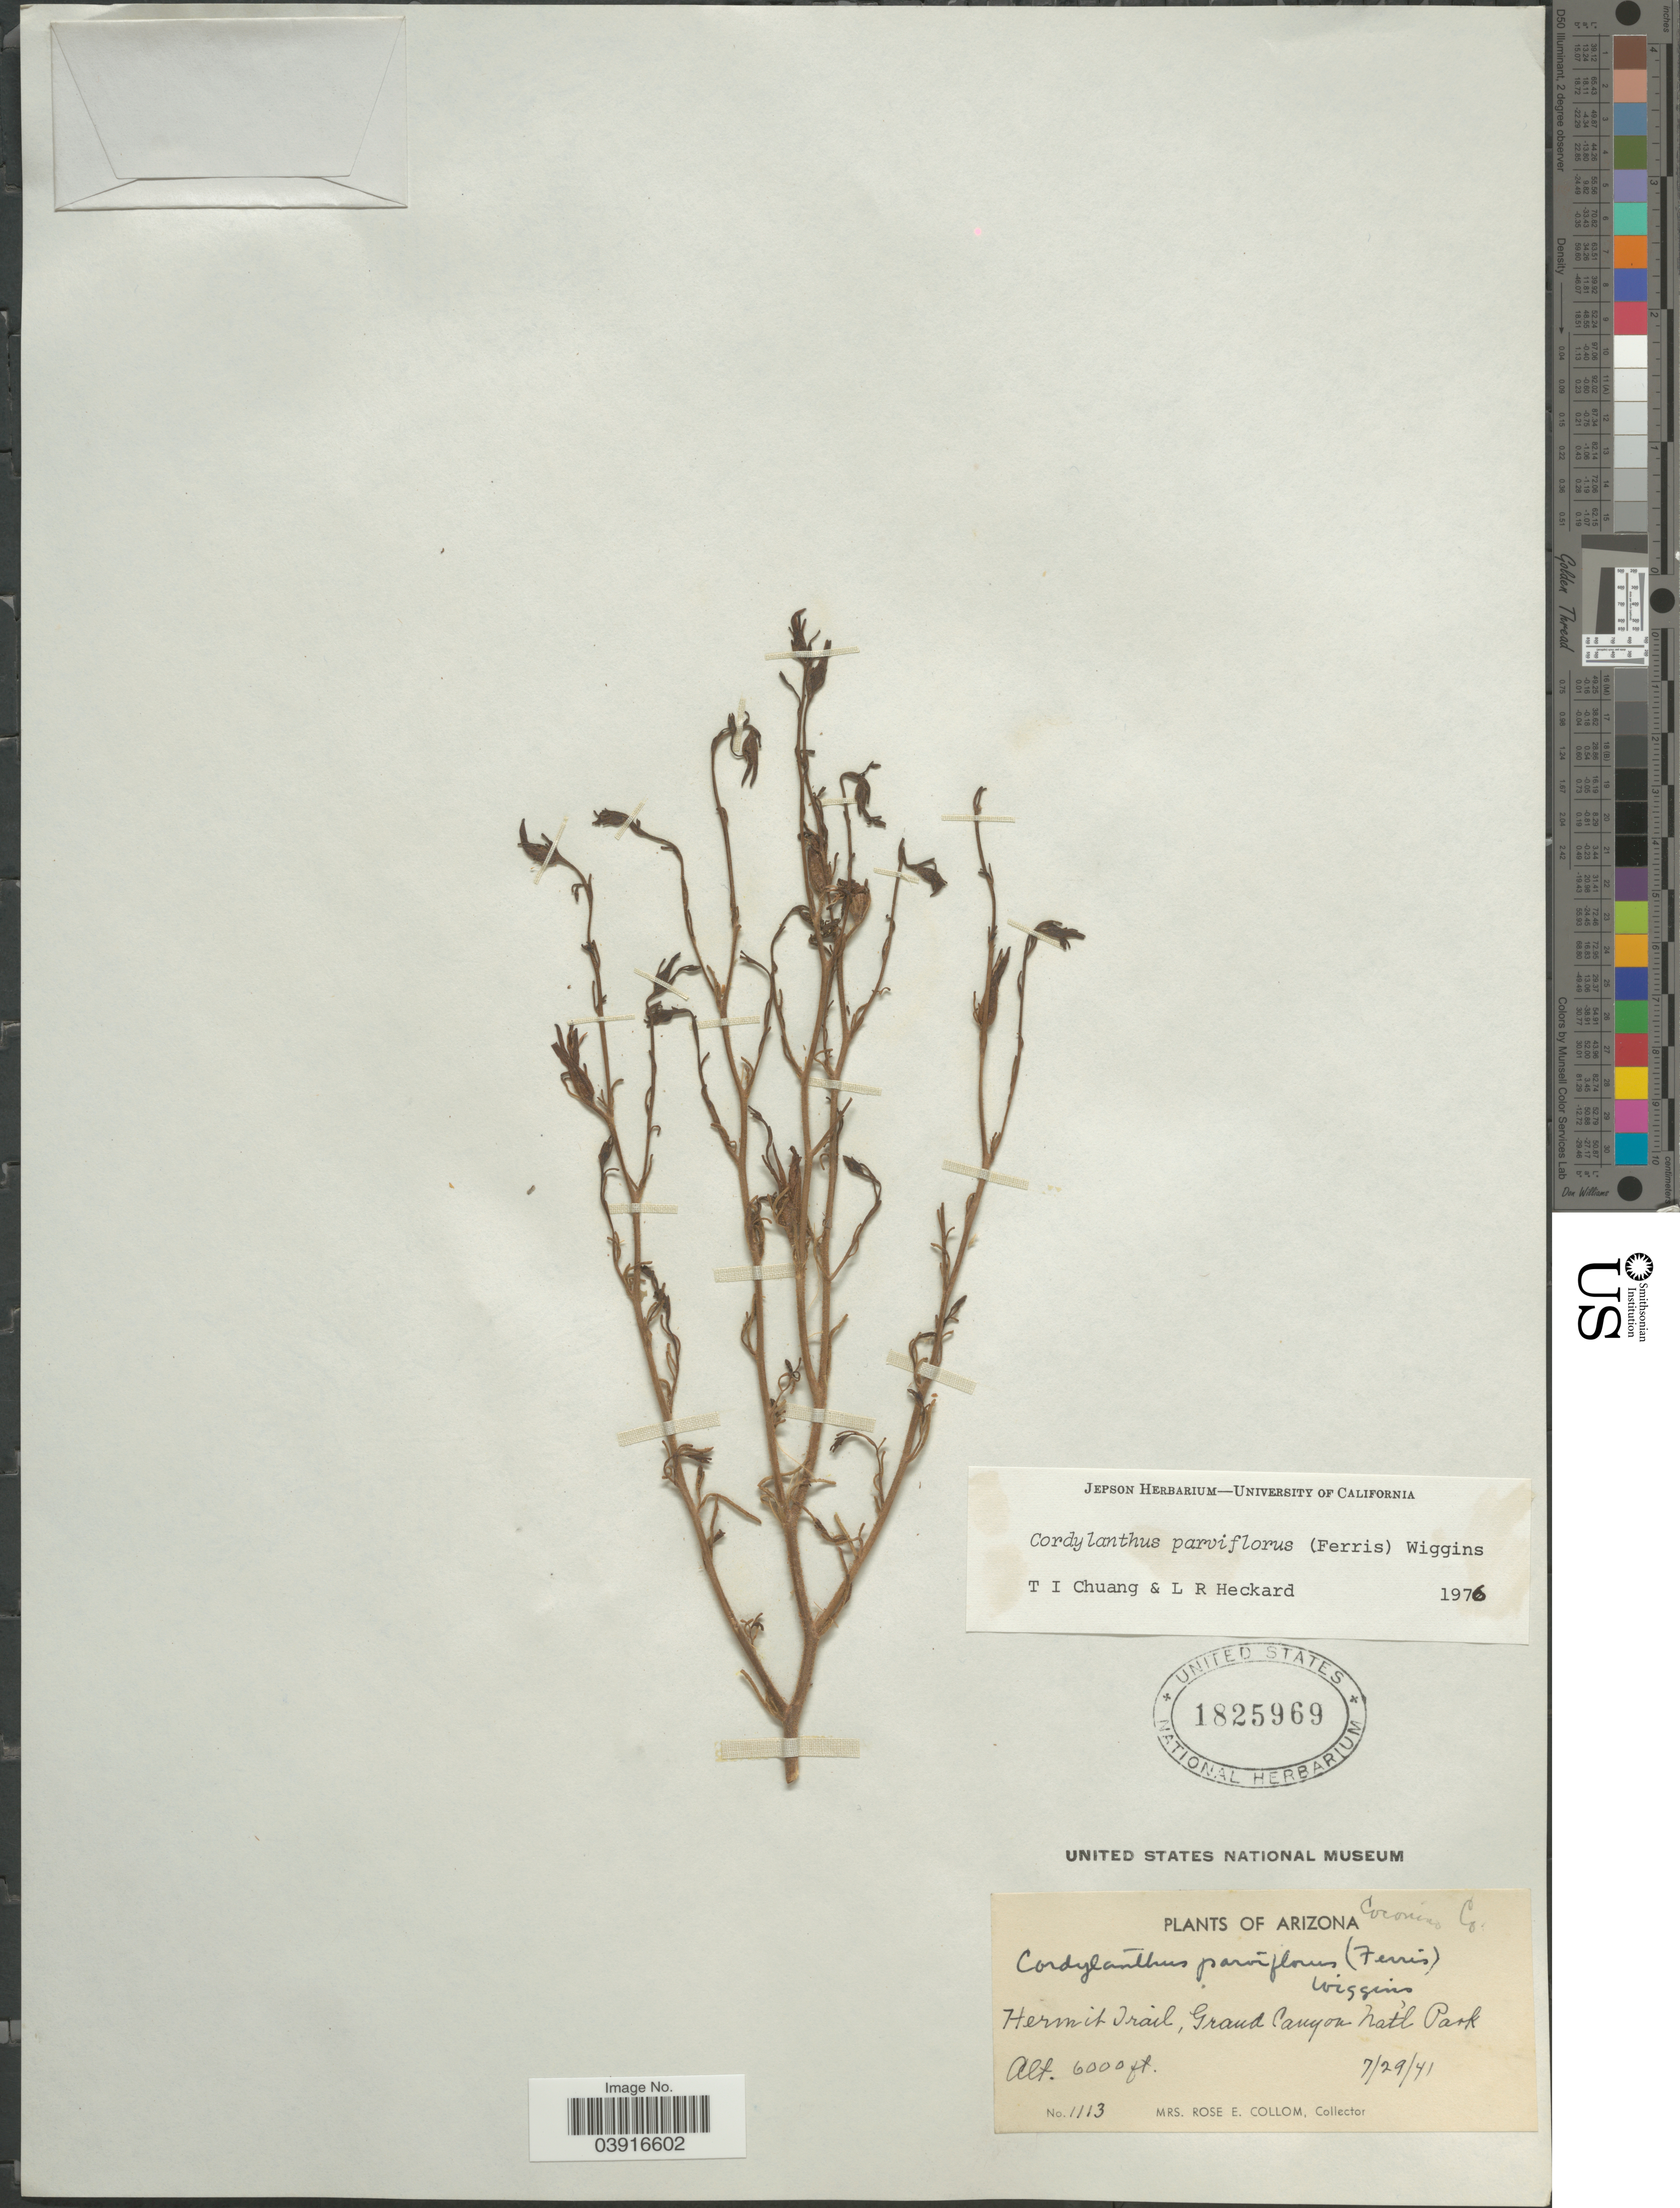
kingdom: Plantae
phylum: Tracheophyta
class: Magnoliopsida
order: Lamiales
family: Orobanchaceae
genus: Cordylanthus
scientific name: Cordylanthus parviflorus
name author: (Ferris) Wiggins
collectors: R. E. Collom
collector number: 1113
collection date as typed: Transcribed d/m/y: 29/7/41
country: United States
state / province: Arizona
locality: Coconino Co. Hermit Trail, Grand Canyon Nat'l Park.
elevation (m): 1829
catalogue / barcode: US 1825969